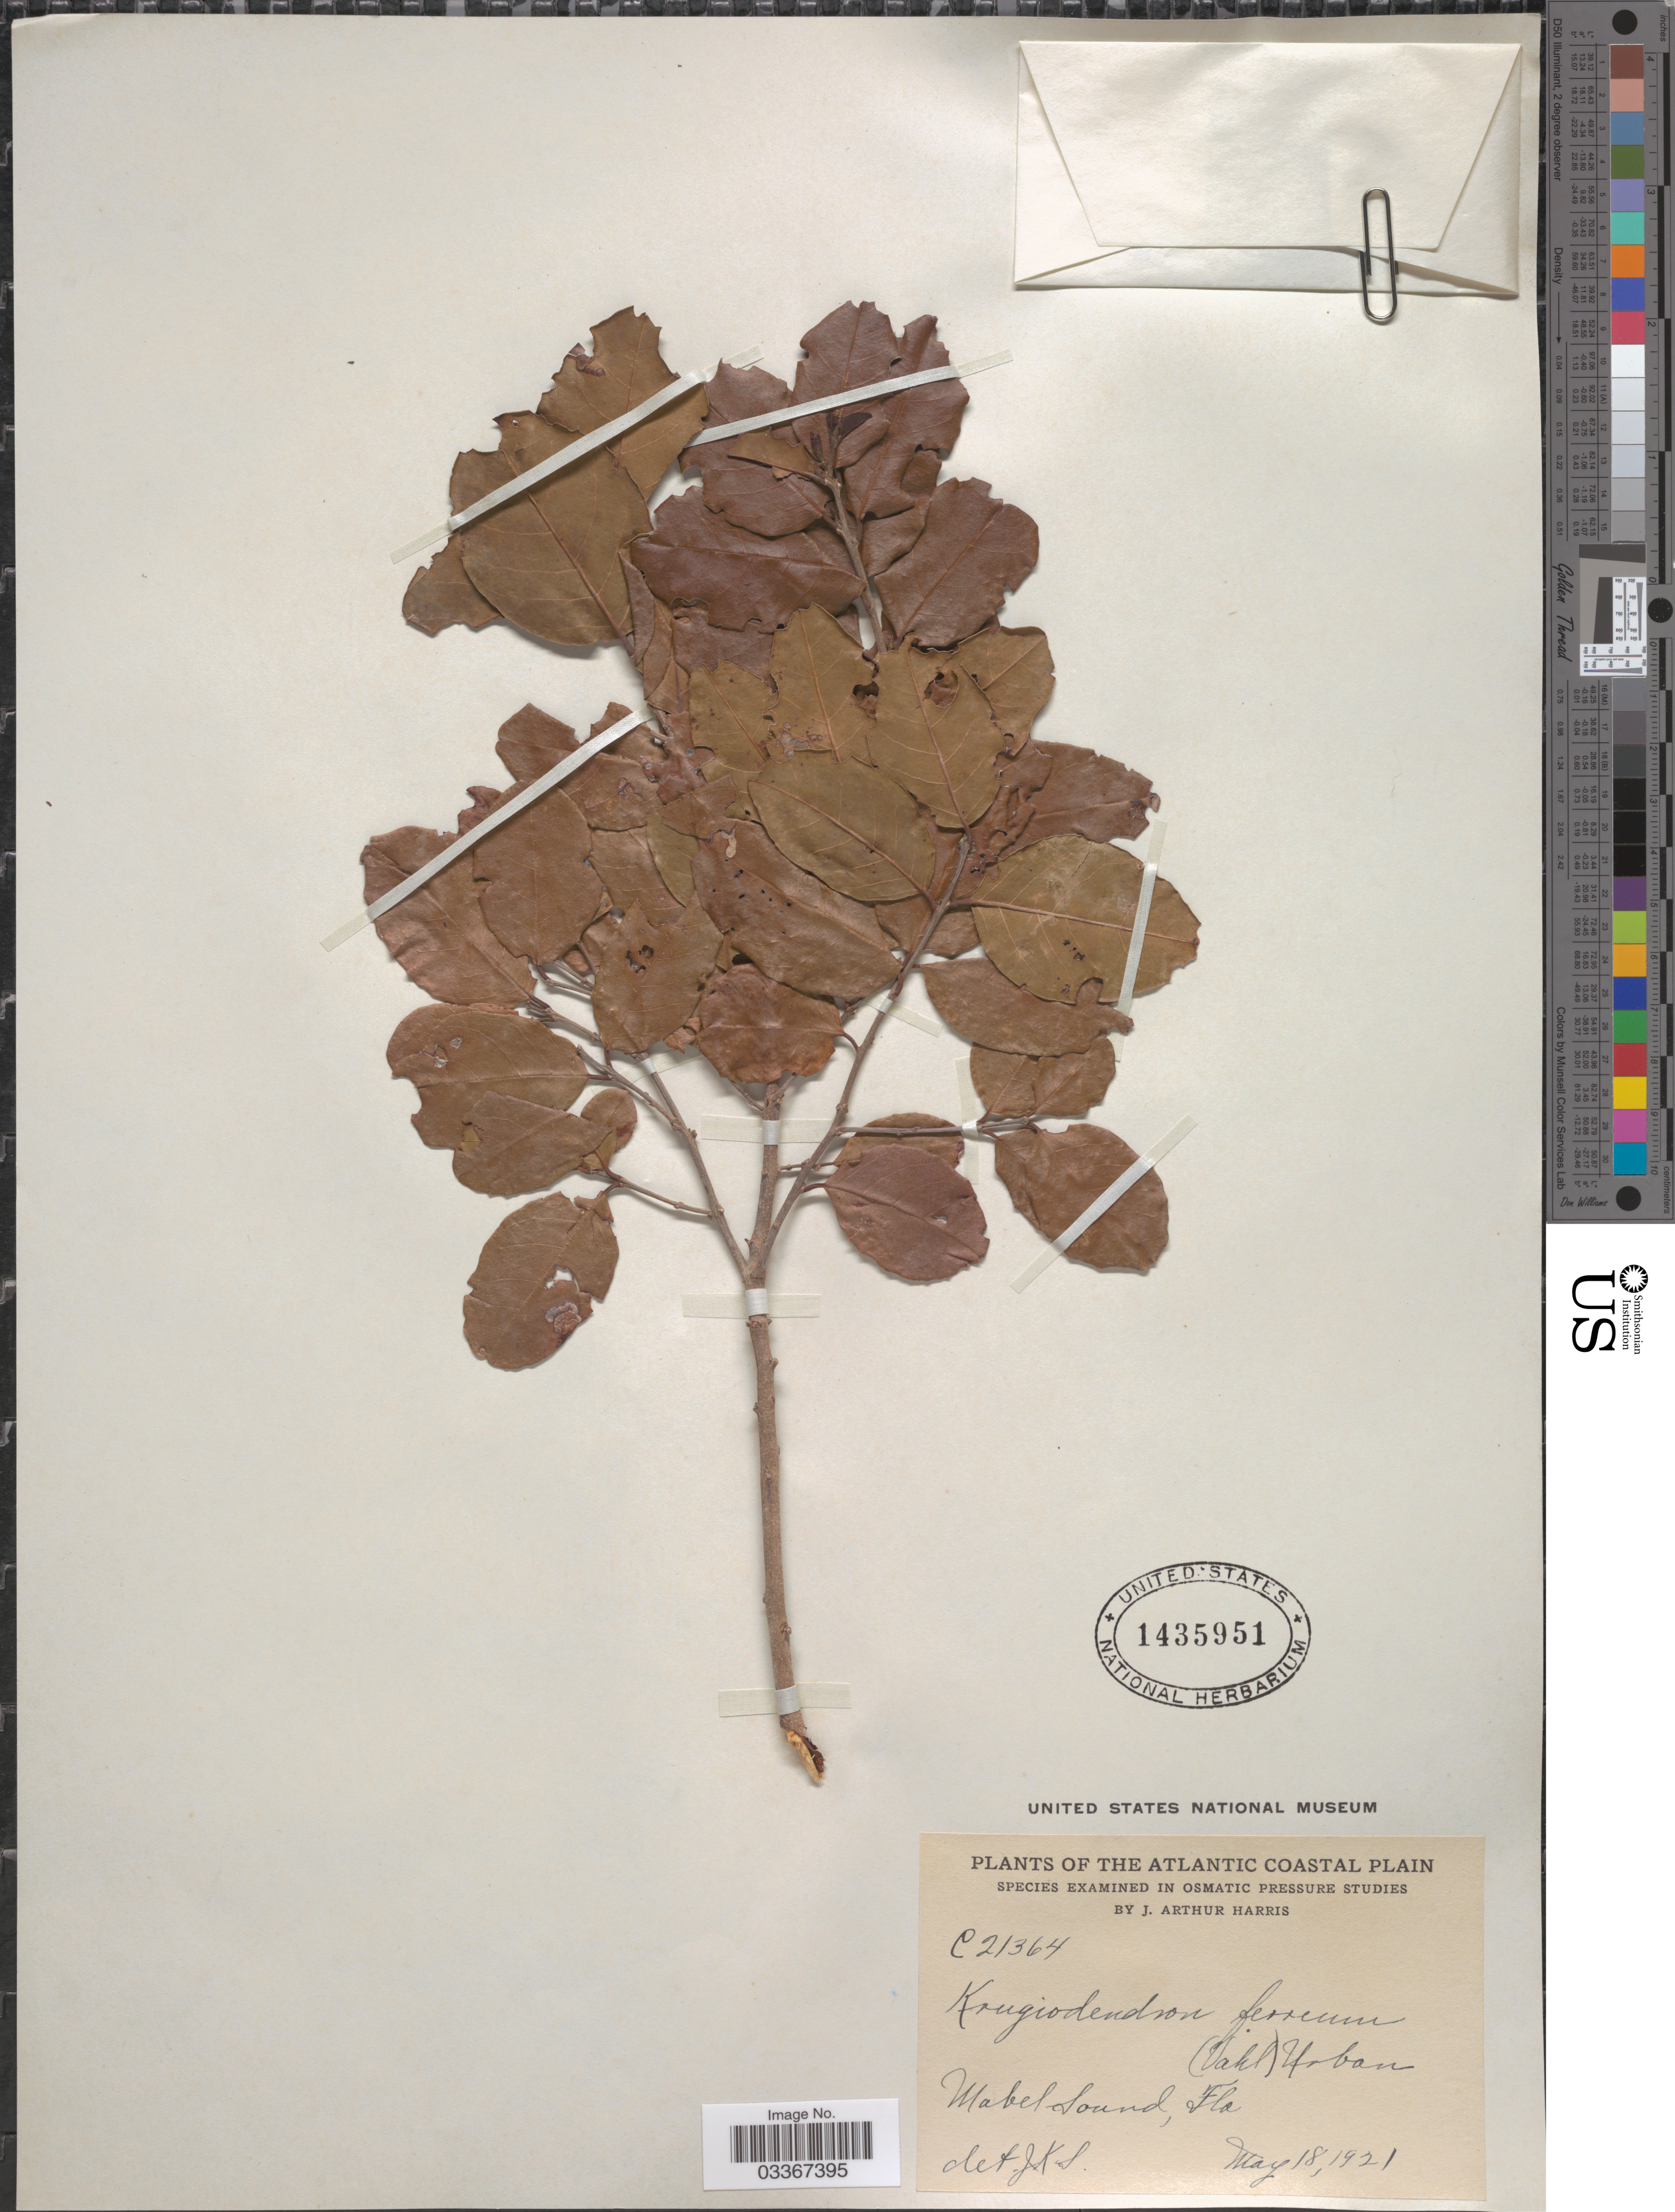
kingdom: Plantae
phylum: Tracheophyta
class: Magnoliopsida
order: Rosales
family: Rhamnaceae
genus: Krugiodendron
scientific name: Krugiodendron ferreum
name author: (Vahl) Urb.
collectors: J. A. Harris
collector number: C21364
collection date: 1921-05-18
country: United States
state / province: Florida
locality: The Coastal Plain. Mabel Sound.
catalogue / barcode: US 1435951